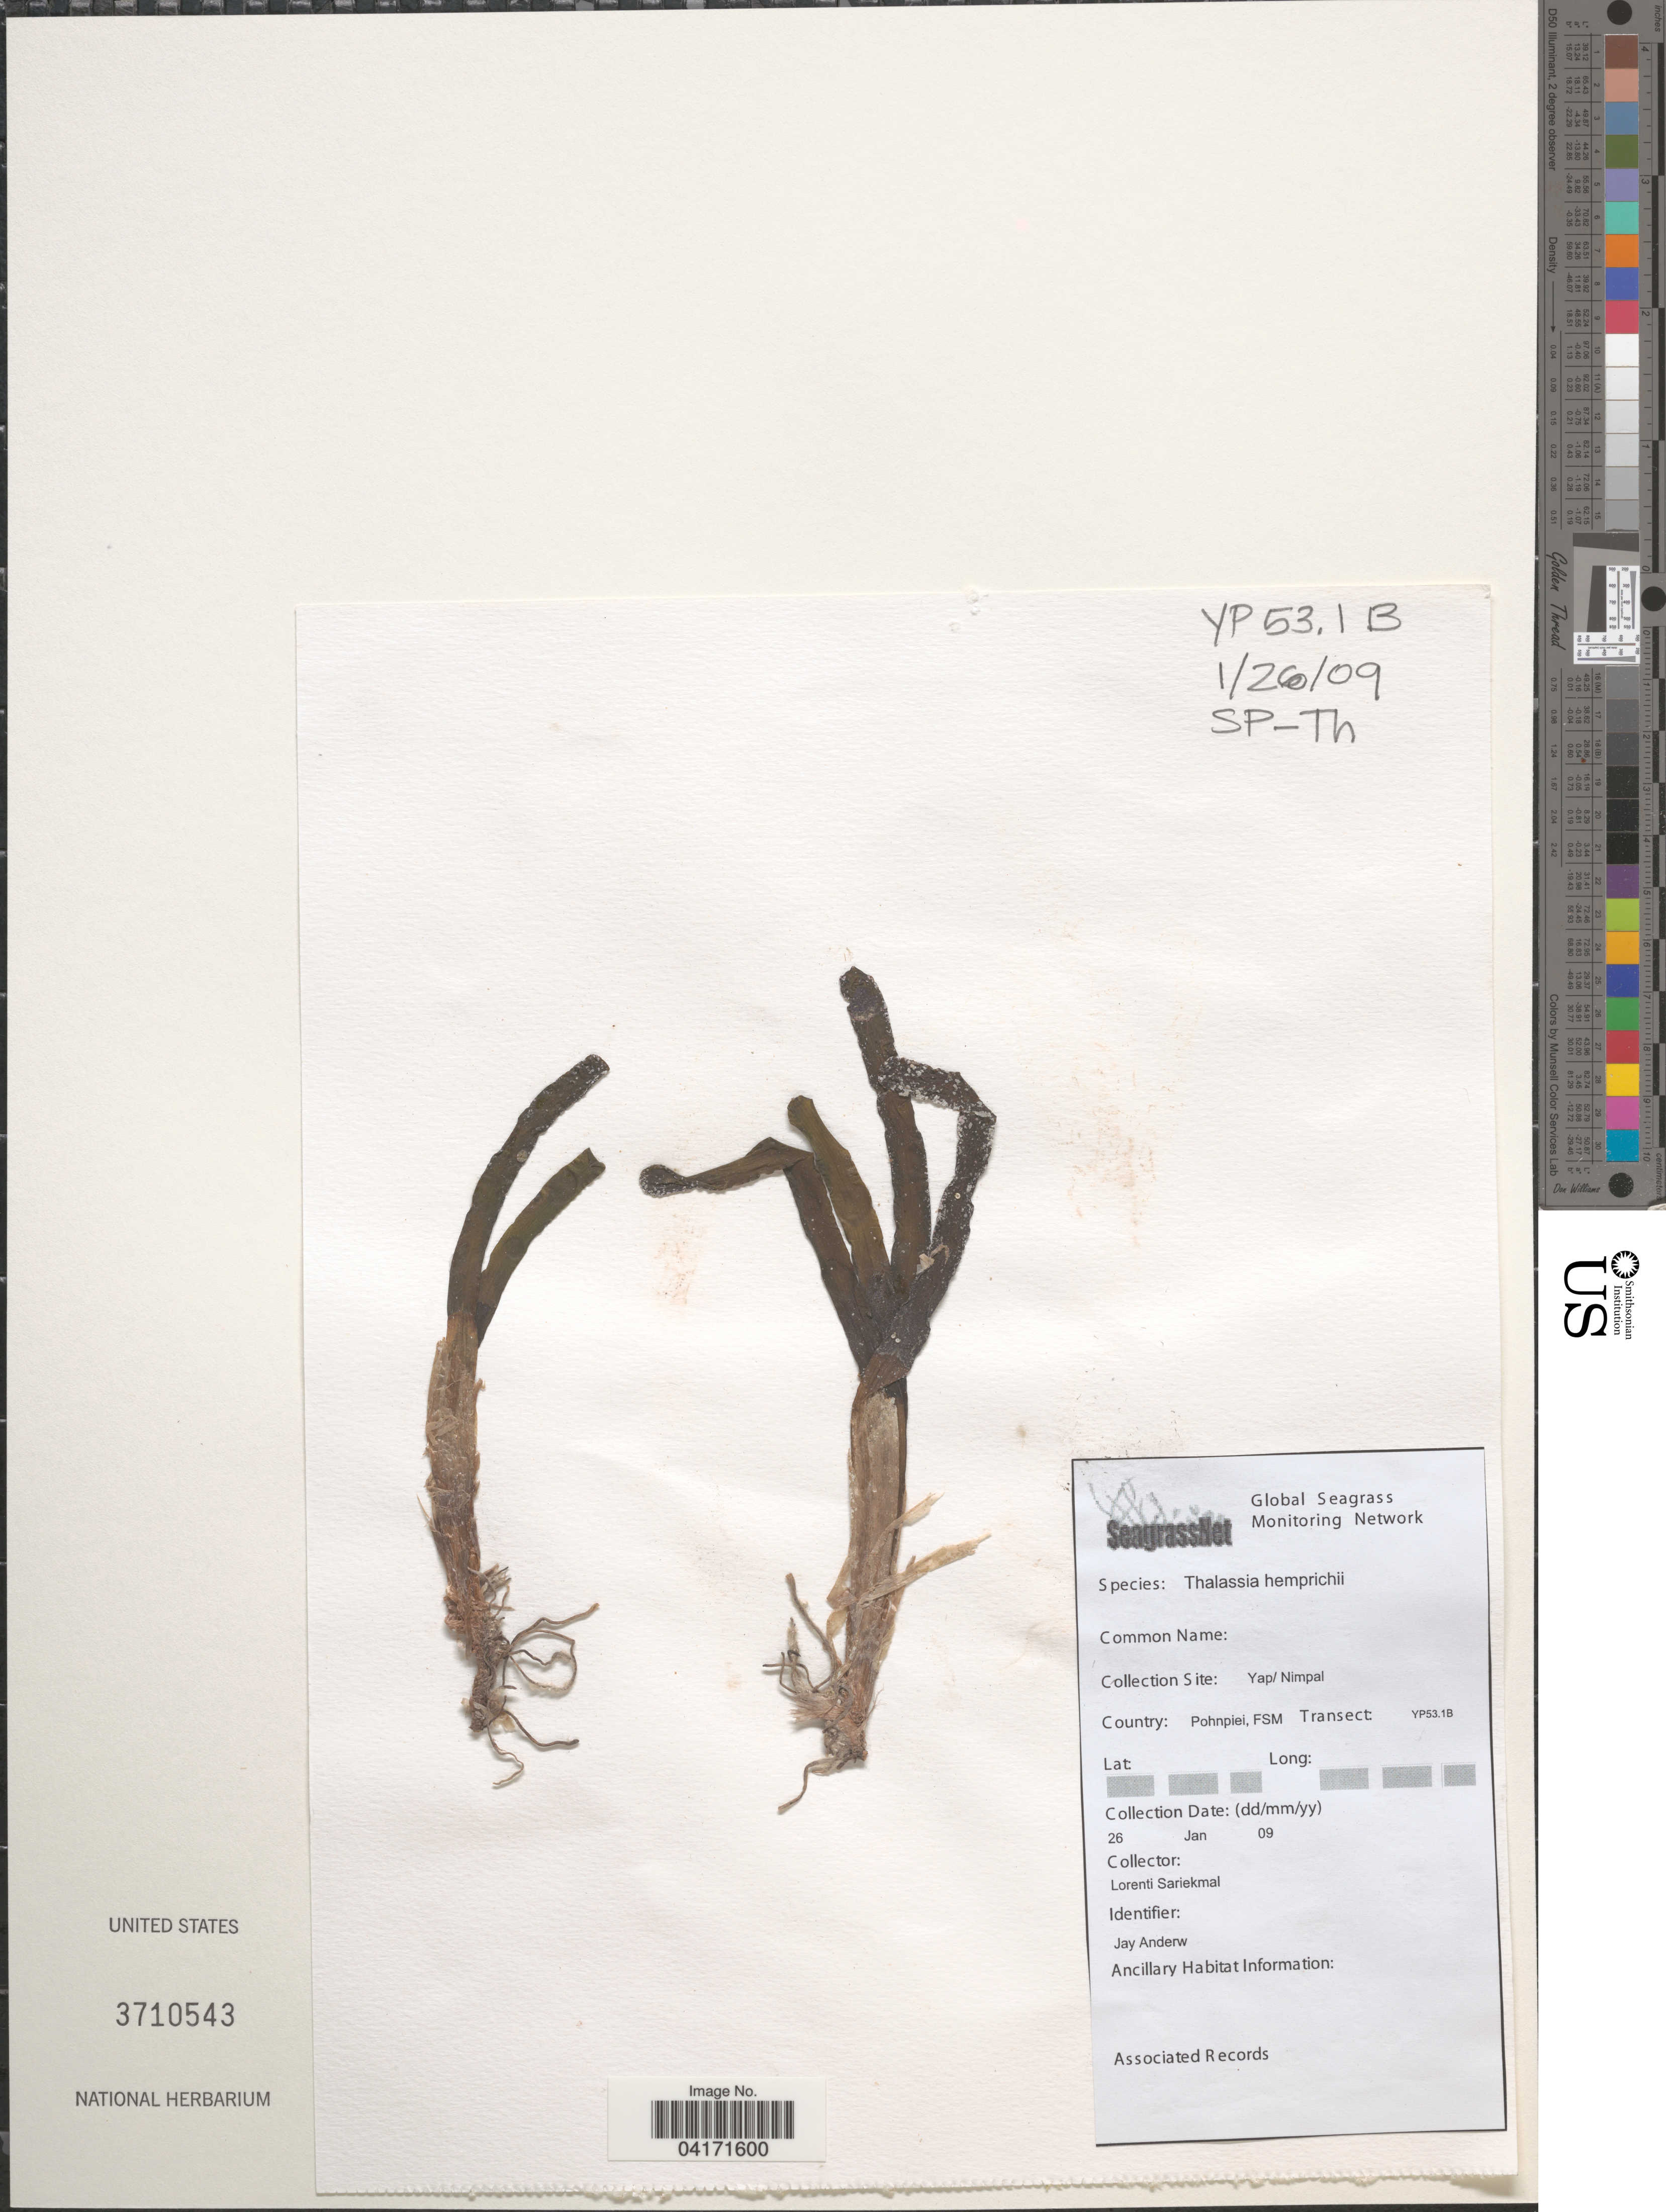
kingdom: Plantae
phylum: Tracheophyta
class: Liliopsida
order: Alismatales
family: Hydrocharitaceae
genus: Thalassia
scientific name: Thalassia hemprichii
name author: Asch.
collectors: L. Sariekmal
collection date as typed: Transcribed d/m/y: 26/1/9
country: Micronesia, Federated States of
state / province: Pohnpei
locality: Yap/ Nimpal. Country: Pohnpiei. Transect: YP53.1B.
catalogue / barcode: US 3710543